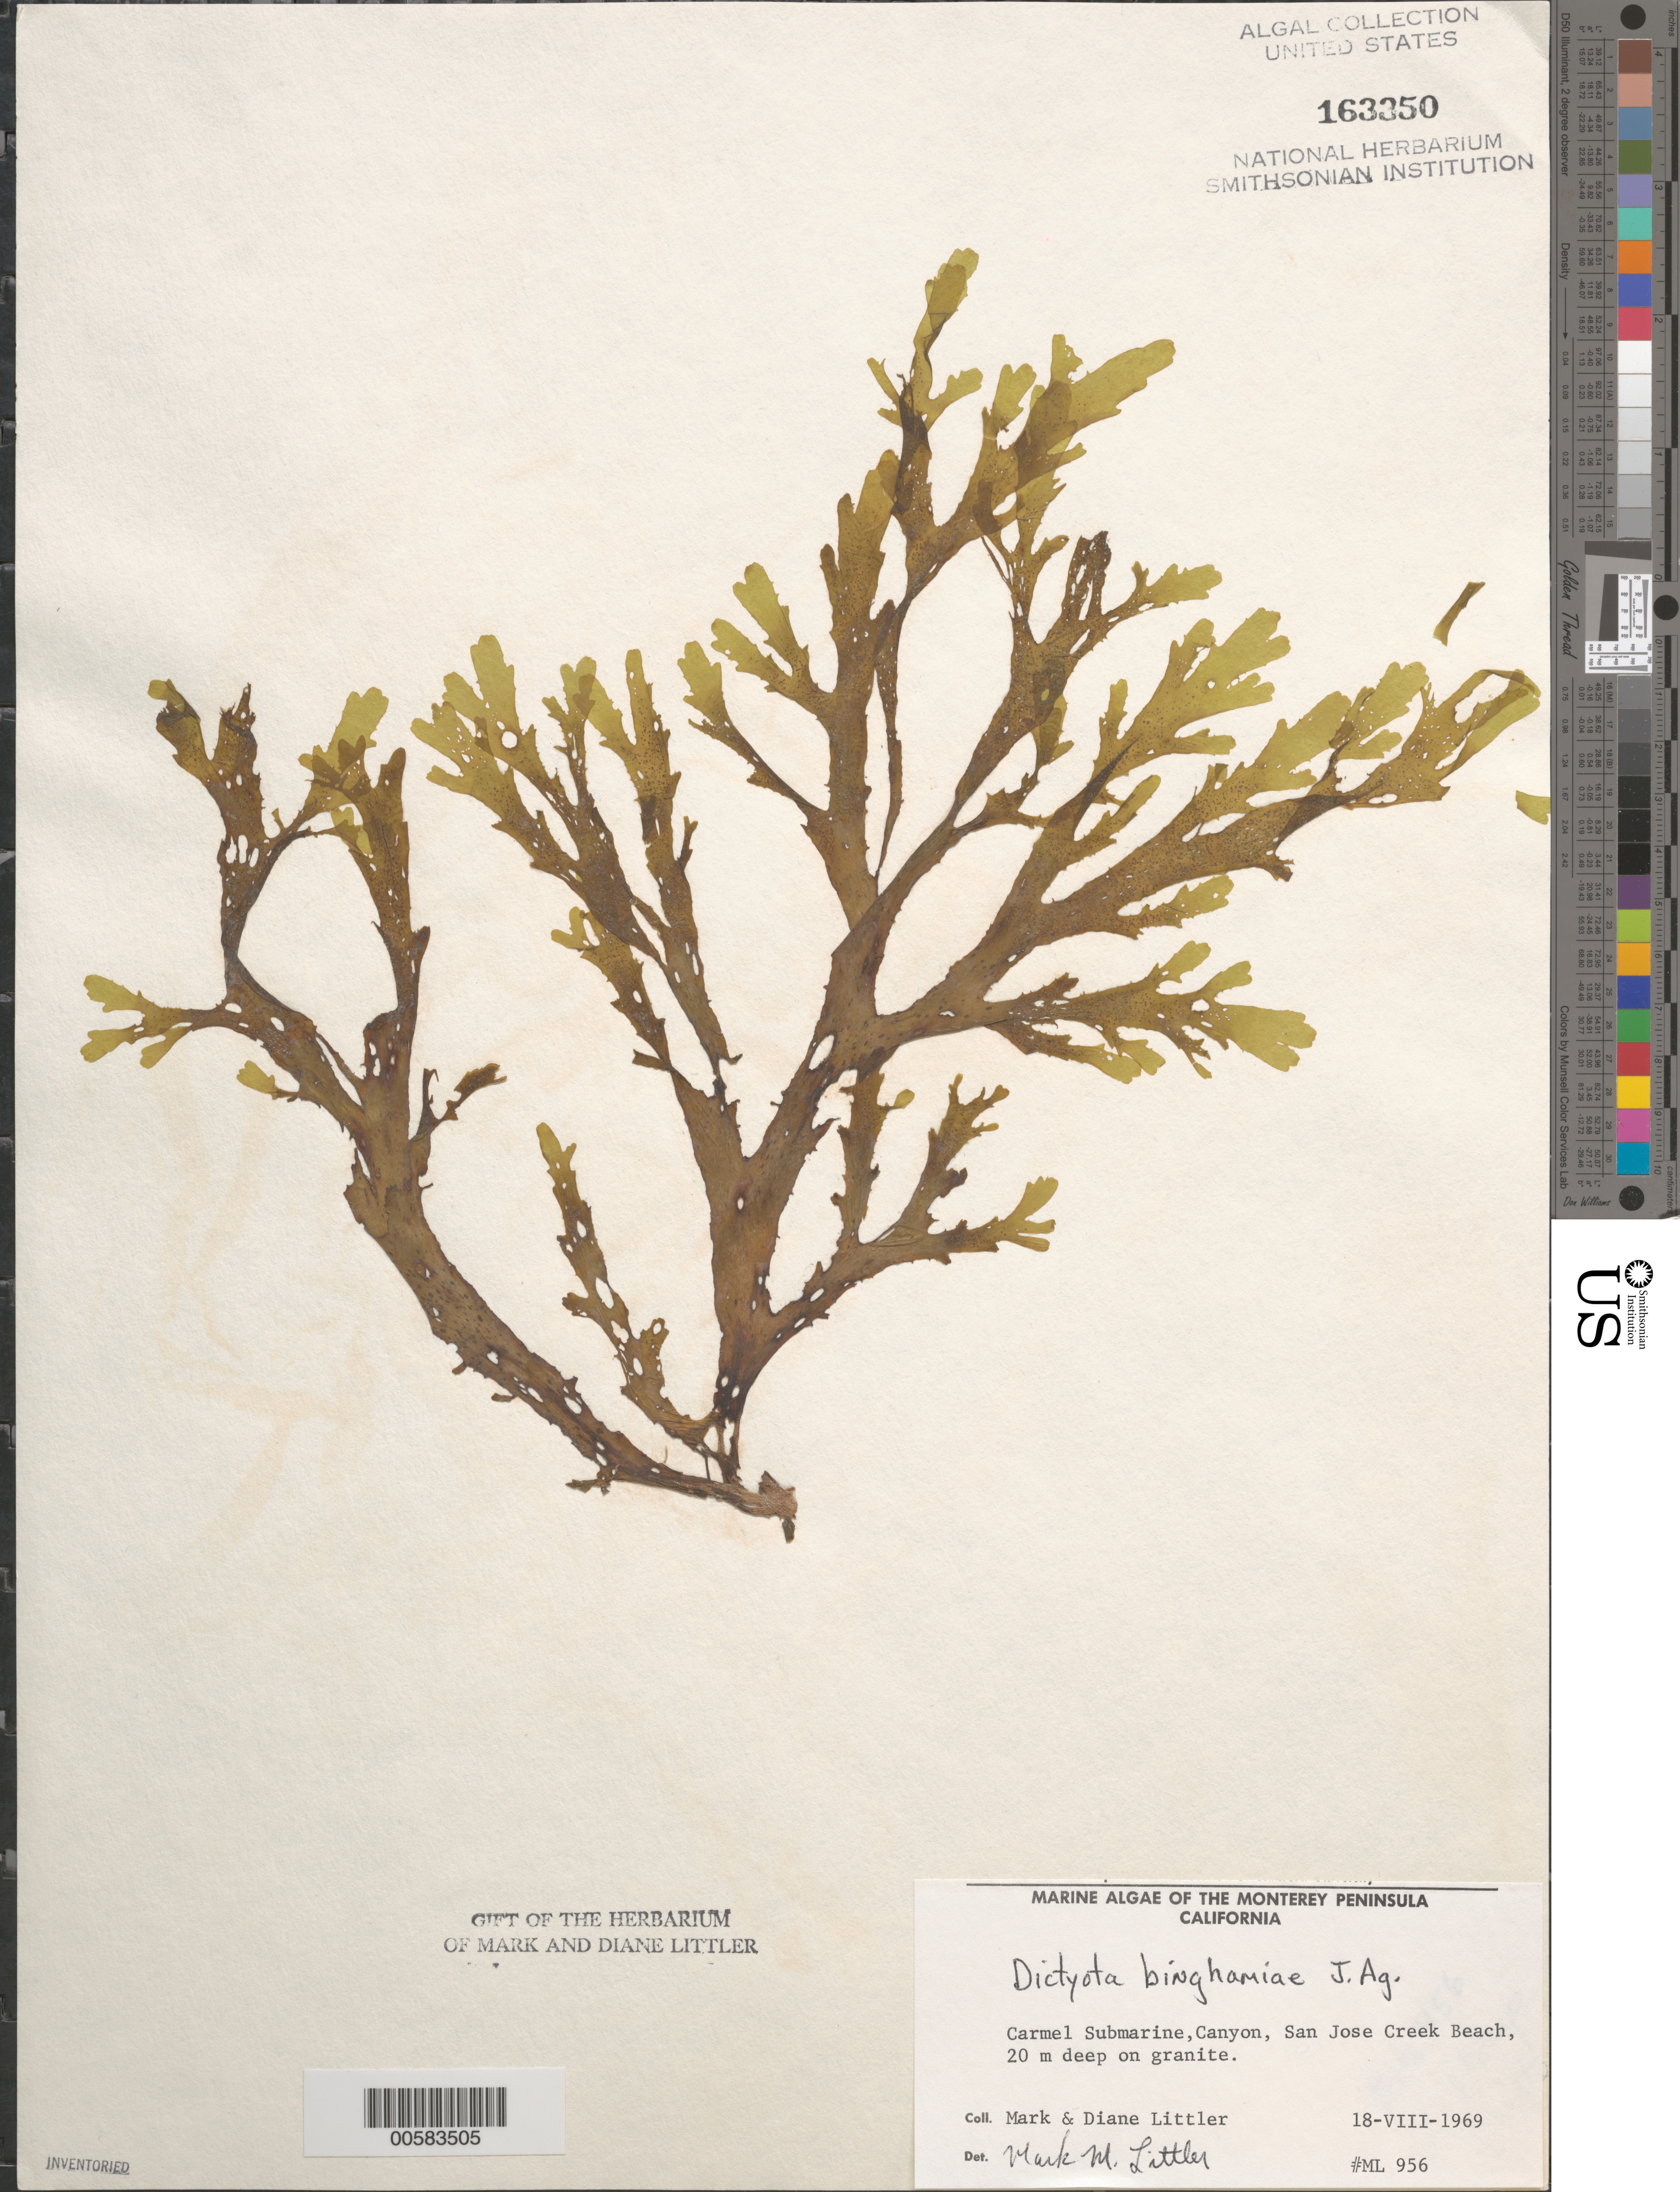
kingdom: Chromista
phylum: Ochrophyta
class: Phaeophyceae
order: Dictyotales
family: Dictyotaceae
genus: Dictyota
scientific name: Dictyota binghamiae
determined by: Littler, M. M.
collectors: M. M. Littler & D. S. Littler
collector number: ML 956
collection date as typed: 18 Aug 1969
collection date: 1969-08-18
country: United States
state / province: California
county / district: Monterey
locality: Carmel Submarine Canyon, San Jose Creek Beach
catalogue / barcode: US 163350